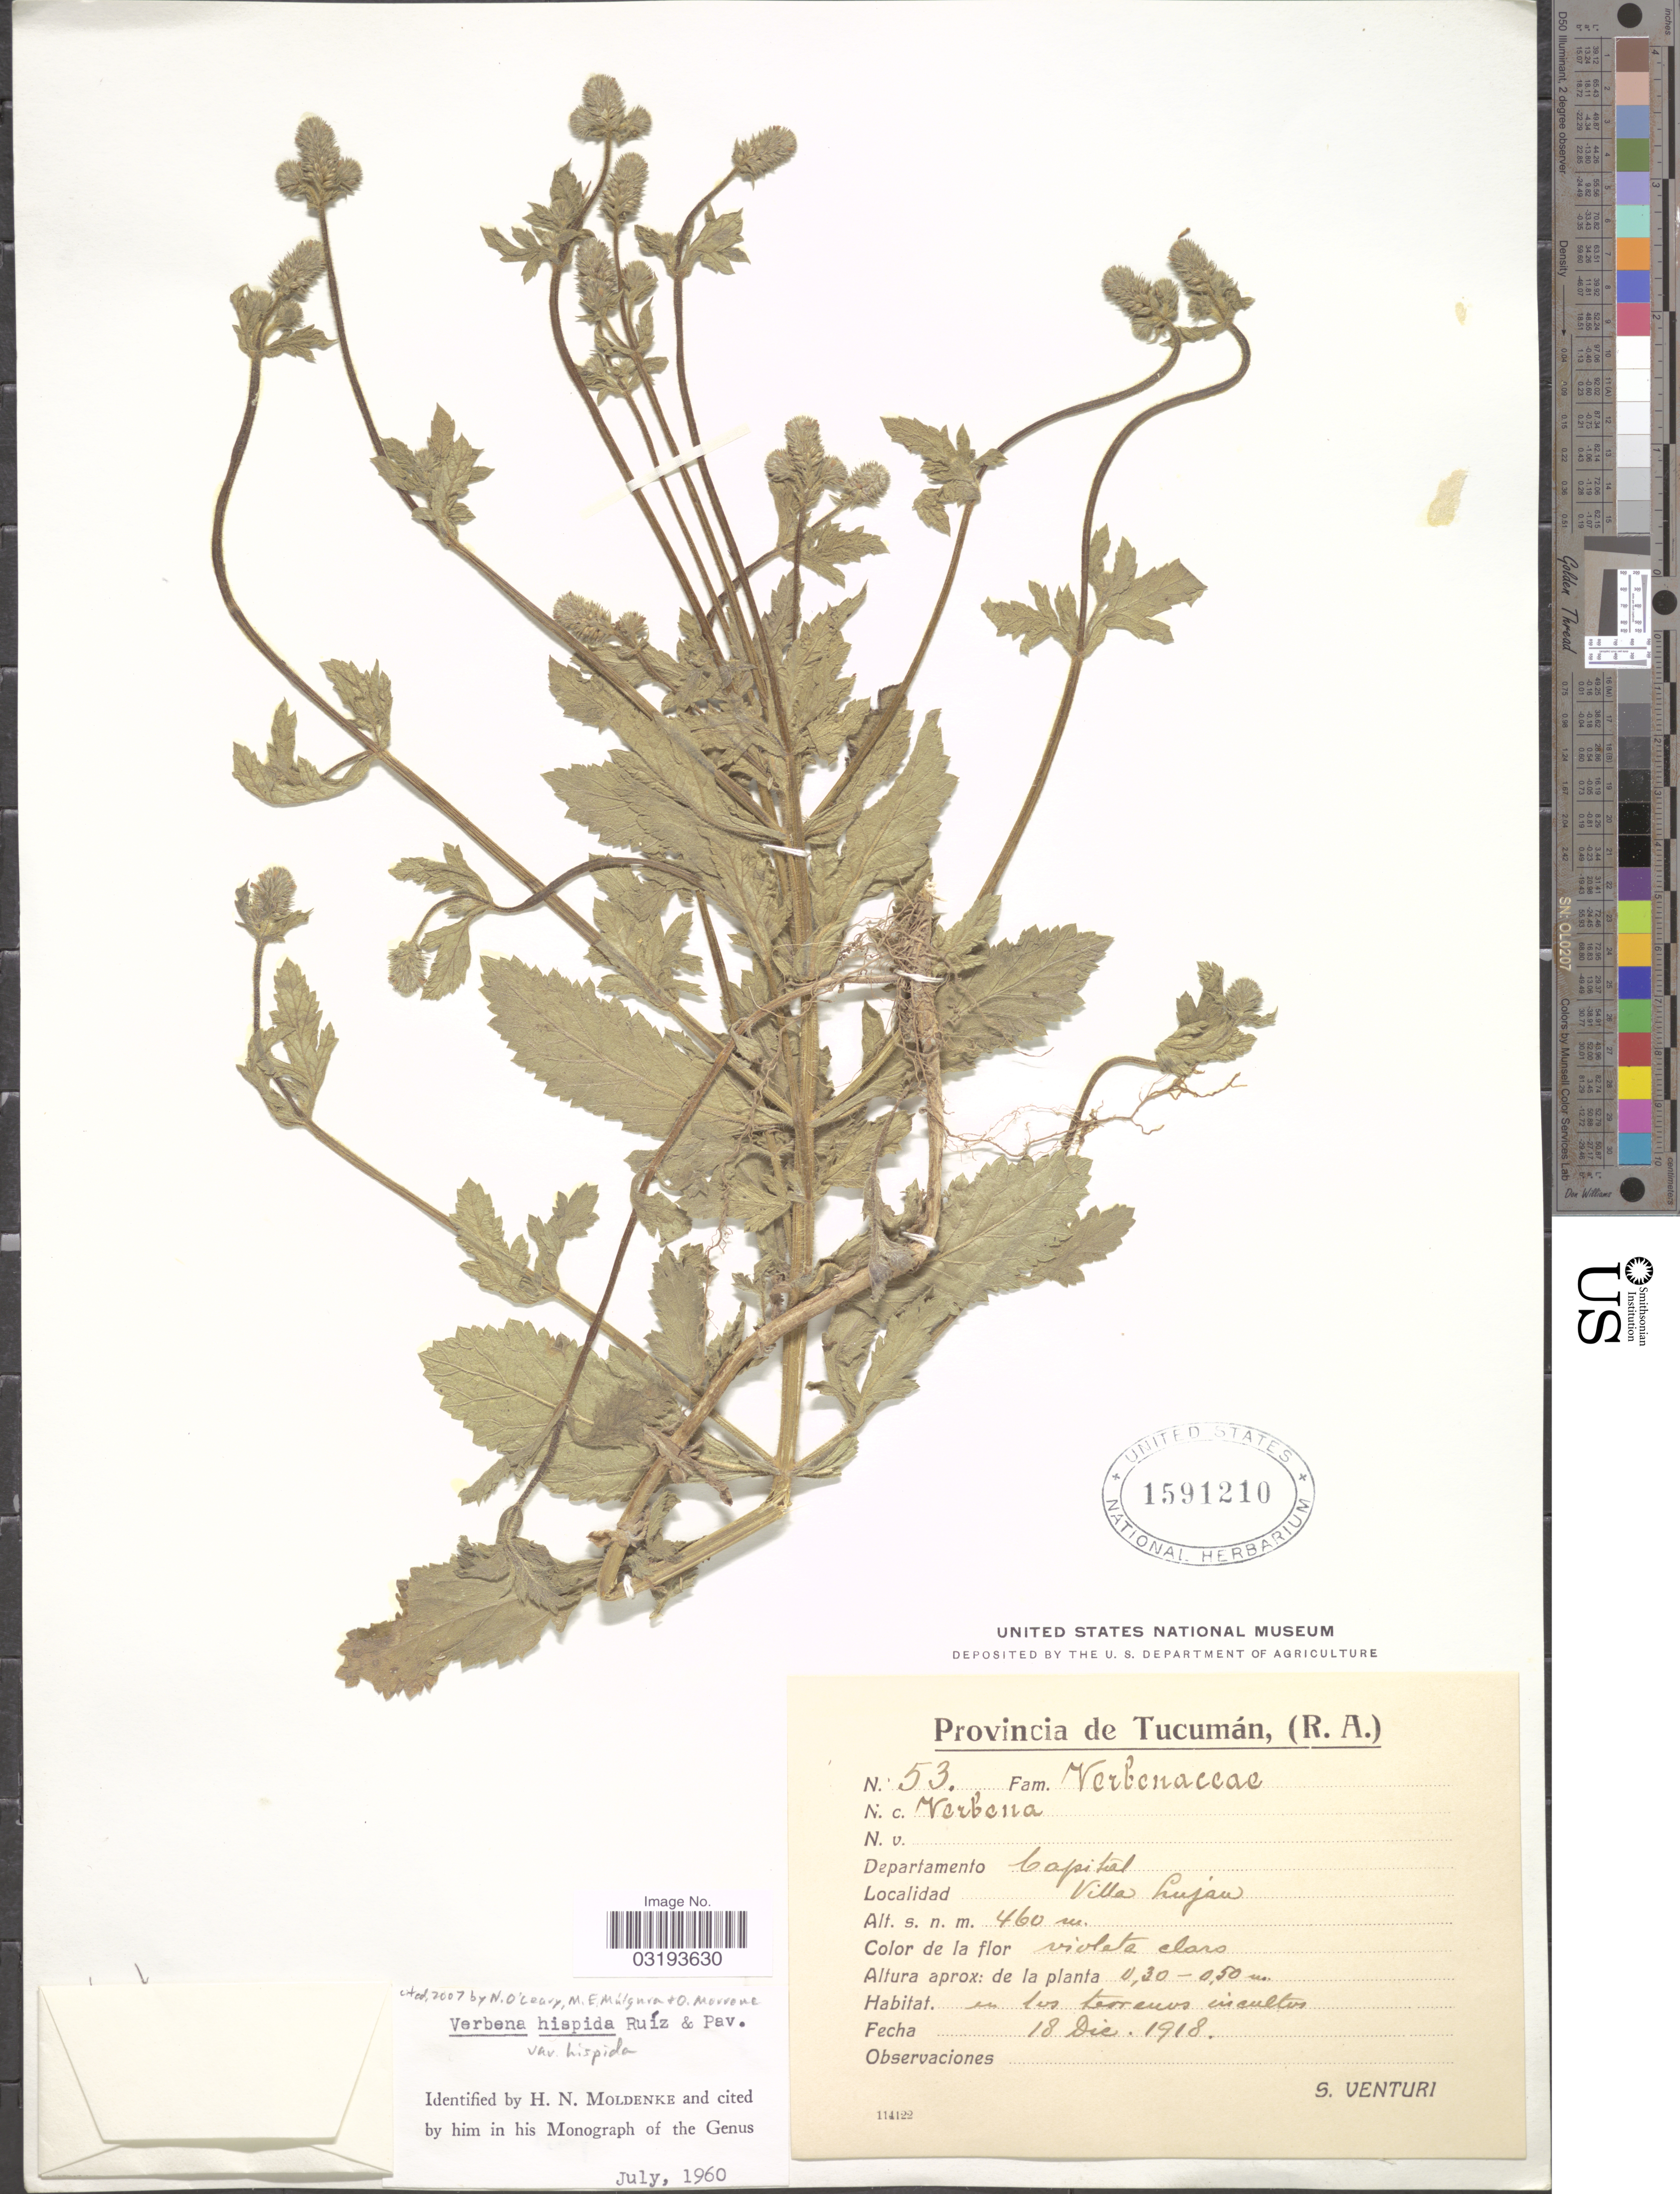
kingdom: Plantae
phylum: Tracheophyta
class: Magnoliopsida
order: Lamiales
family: Verbenaceae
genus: Verbena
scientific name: Verbena hispida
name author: Ruiz & Pav.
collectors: S. Venturi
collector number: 53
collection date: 1918-12-18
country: Argentina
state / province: Tucuman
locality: Departamento Capital. Villa Lujan.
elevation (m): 460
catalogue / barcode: US 1591210